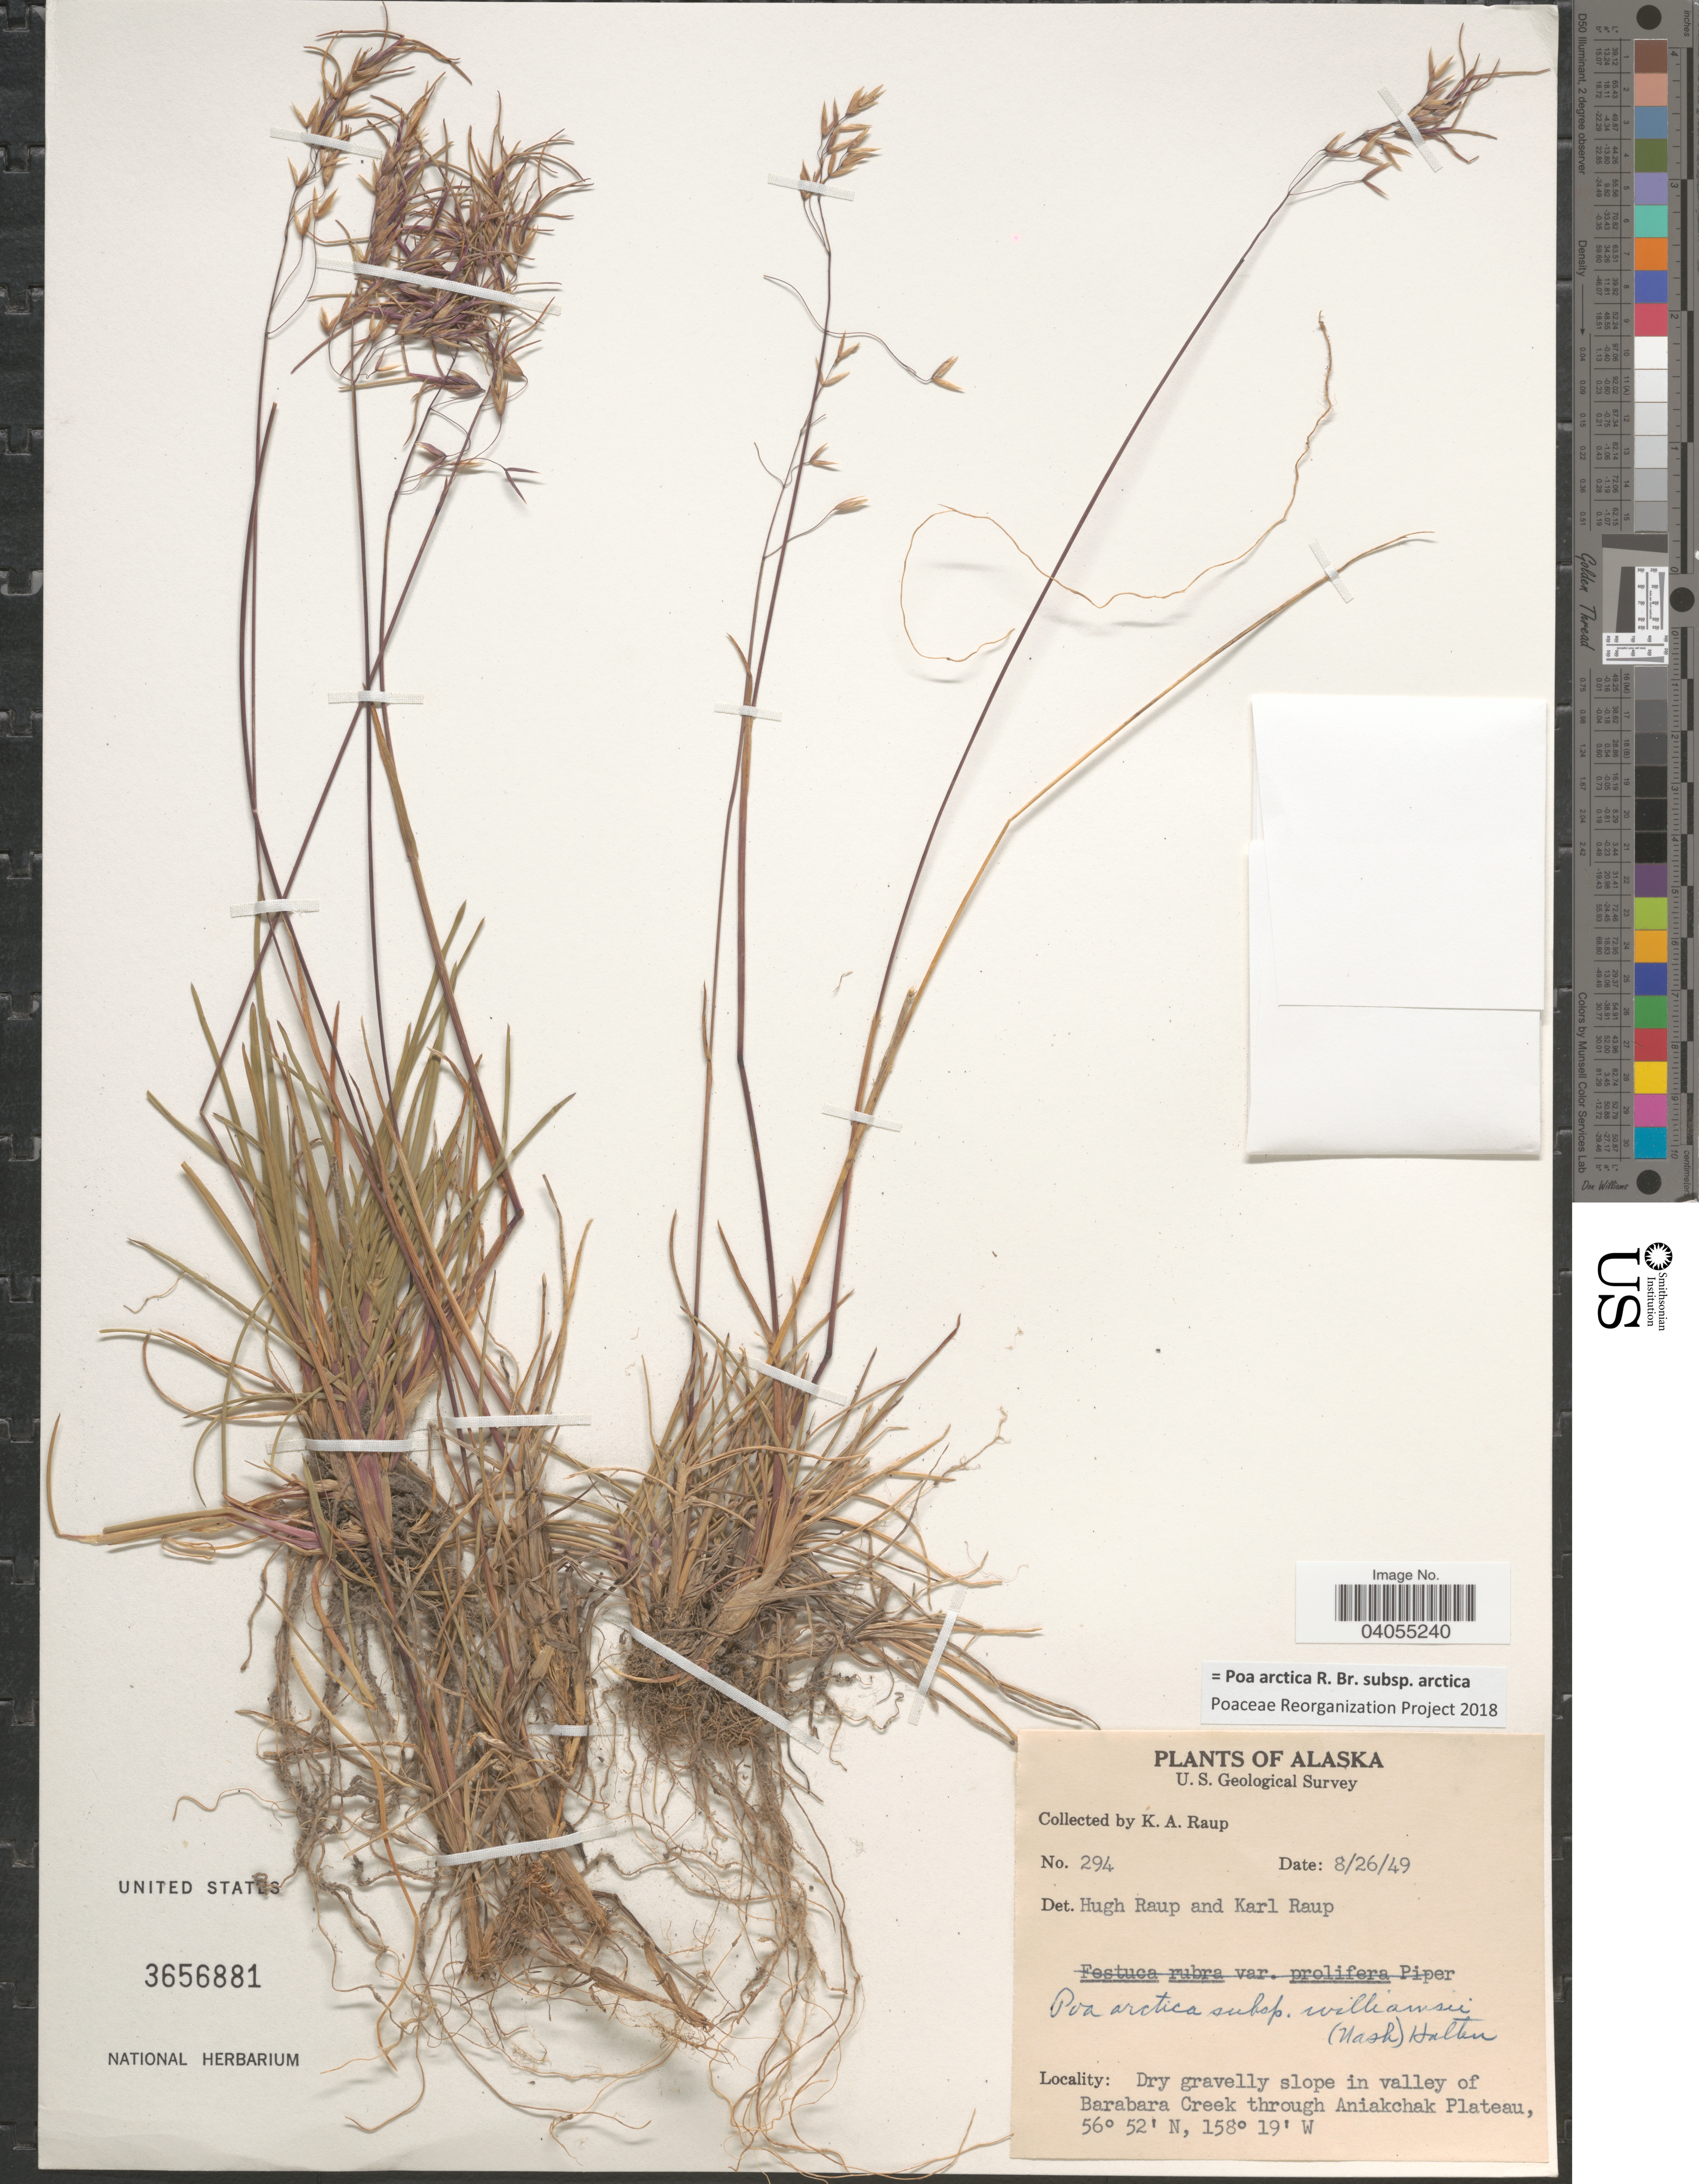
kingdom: Plantae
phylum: Tracheophyta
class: Liliopsida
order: Poales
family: Poaceae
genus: Poa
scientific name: Poa arctica subsp. arctica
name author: R. Br.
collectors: K. Raup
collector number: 294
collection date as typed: Transcribed d/m/y: 26/8/49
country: United States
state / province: Alaska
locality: Dry gravelly slope in valley of Barabara Creek through Aniakchak Plateau.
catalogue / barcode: US 3656881